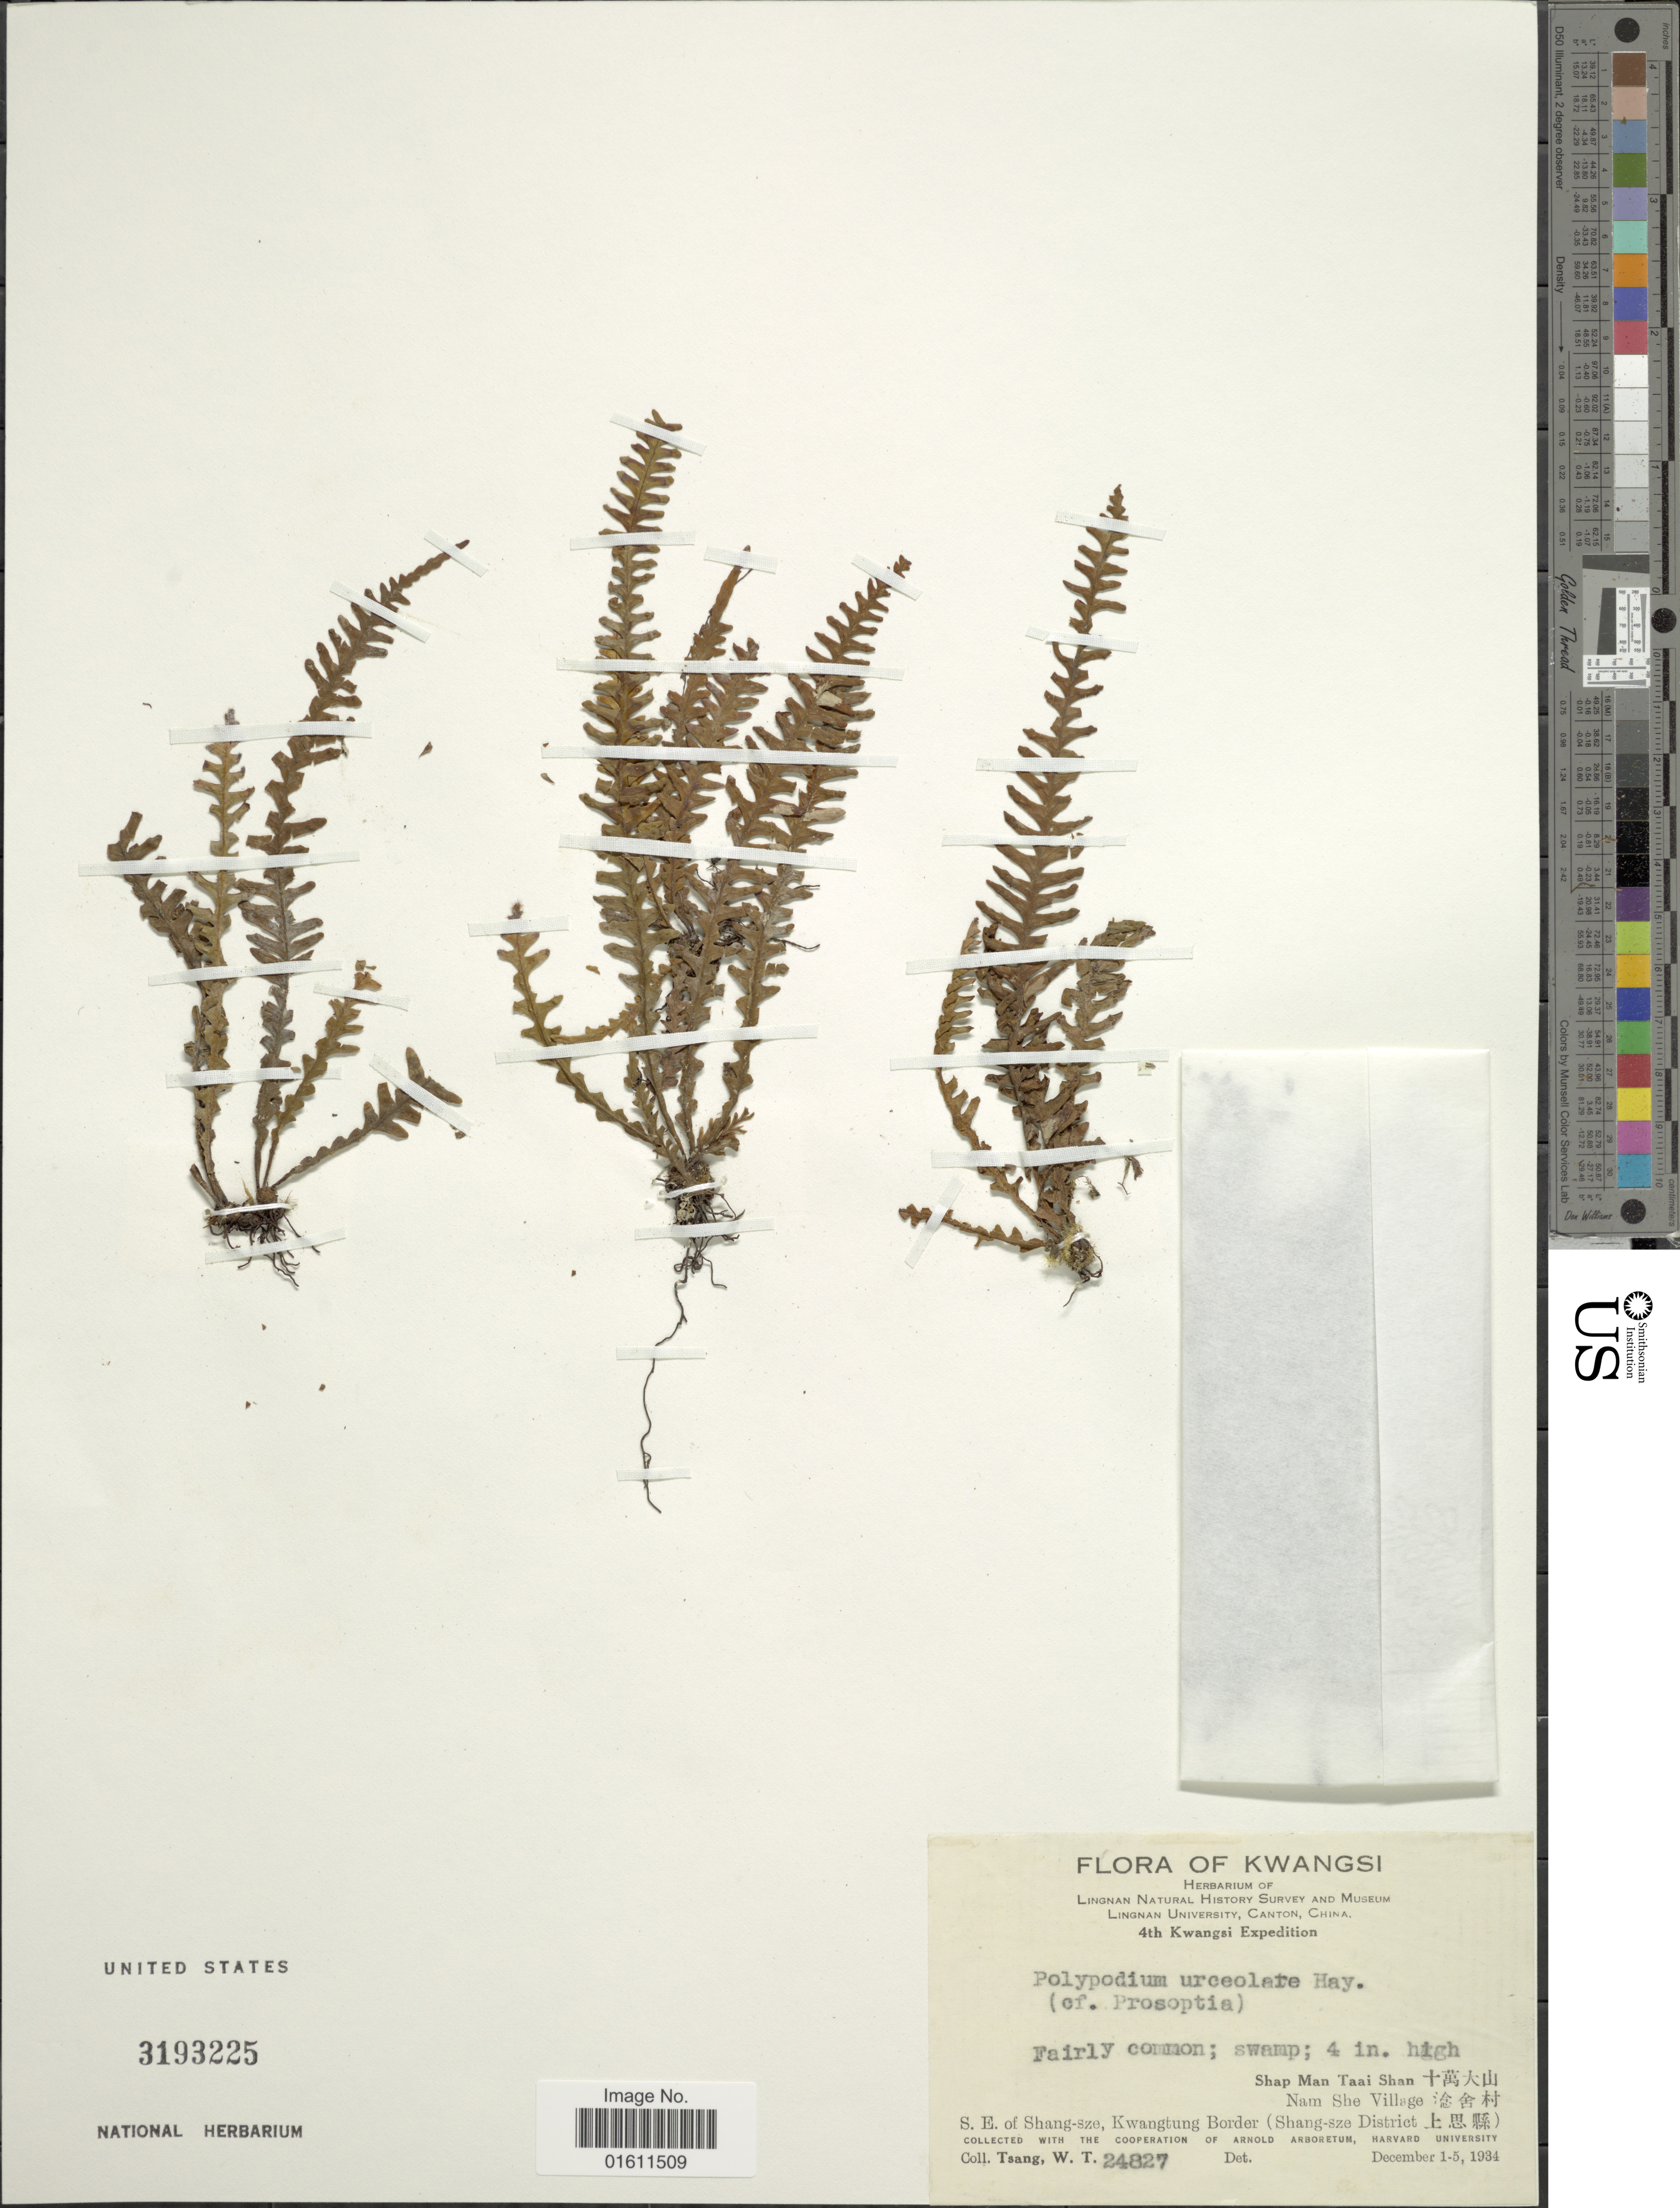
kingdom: Plantae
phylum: Tracheophyta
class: Polypodiopsida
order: Polypodiales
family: Polypodiaceae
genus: Prosaptia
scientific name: Prosaptia urceolaris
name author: (Hayata) Copel.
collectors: W. T. Tsang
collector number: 24827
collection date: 1934-12-01/1934-12-05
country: China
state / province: Guangxi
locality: Kwangsi, Shap Man Taai Shan, Tang Lung Village, S.E. of Shang-sze, Kwangtung Border (Shang-sze District).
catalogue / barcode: US 3193225